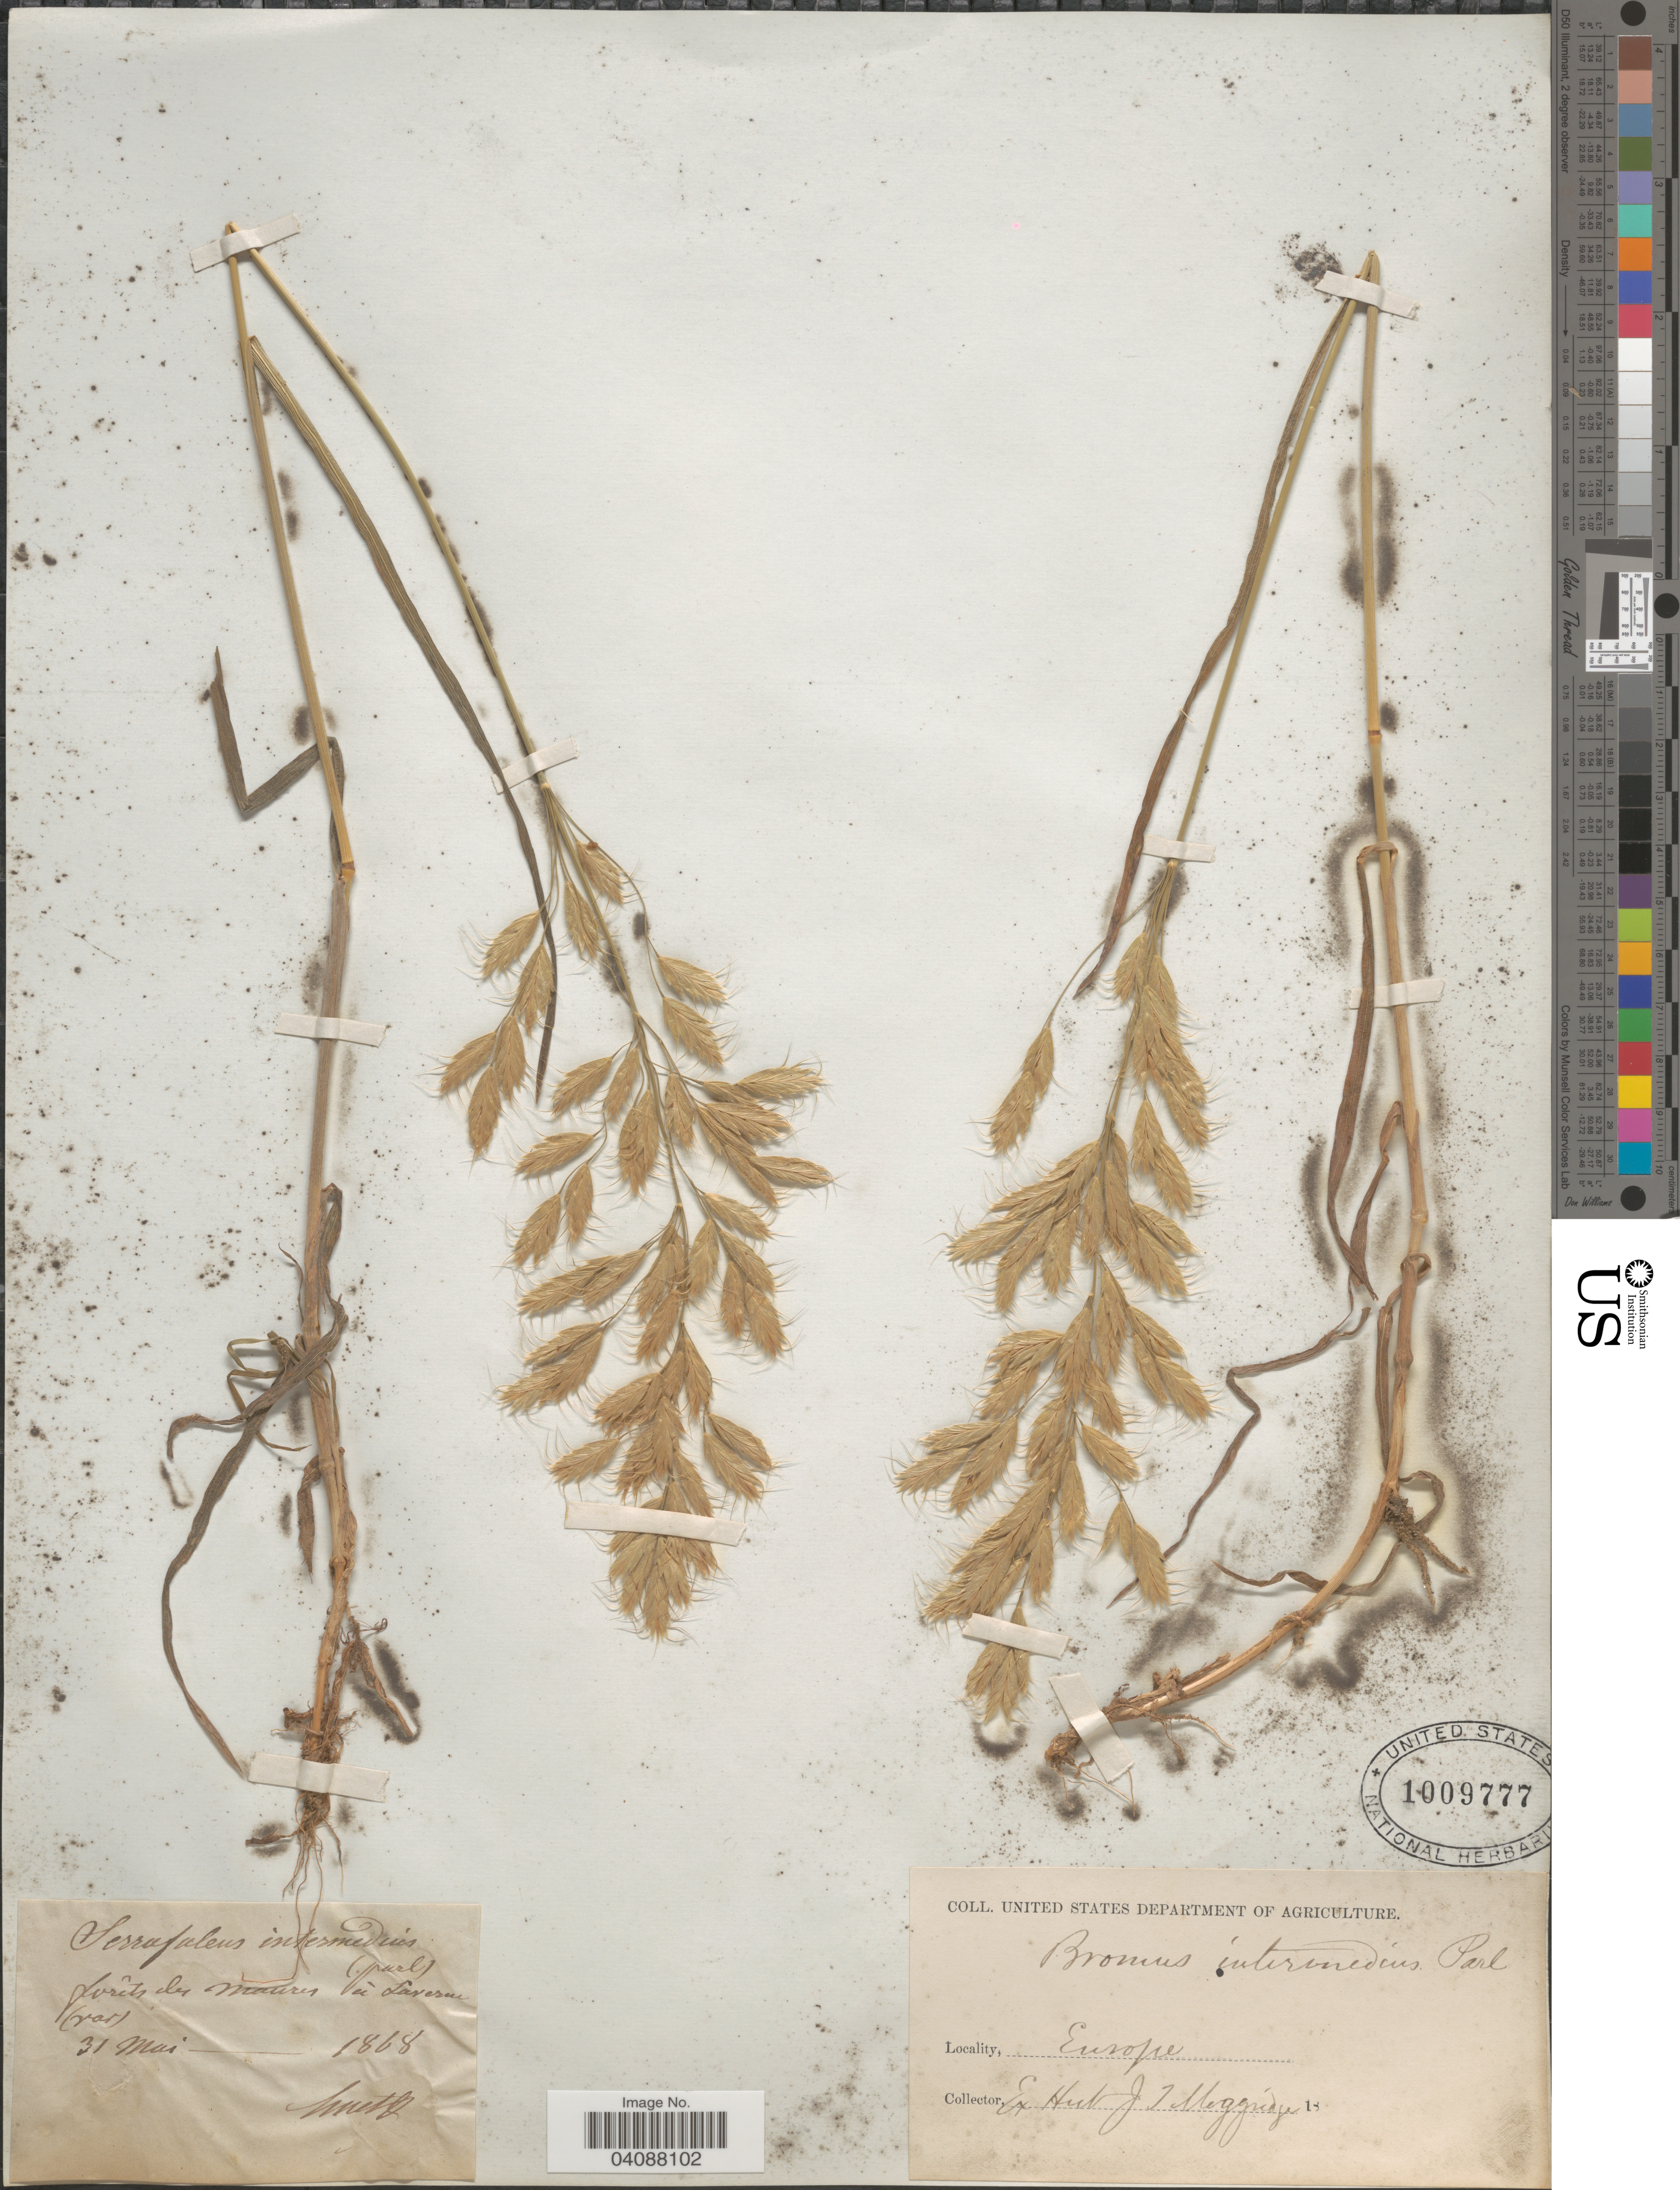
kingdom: Plantae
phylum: Tracheophyta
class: Liliopsida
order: Poales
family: Poaceae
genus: Bromus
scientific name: Bromus intermedius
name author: Gussone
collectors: Huetz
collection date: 1868-05-31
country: France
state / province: Provence-Alpes-Côte d'Azur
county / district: Var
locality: Europe. Forêts de Maures à Saverne (Var).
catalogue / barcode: US 1009777